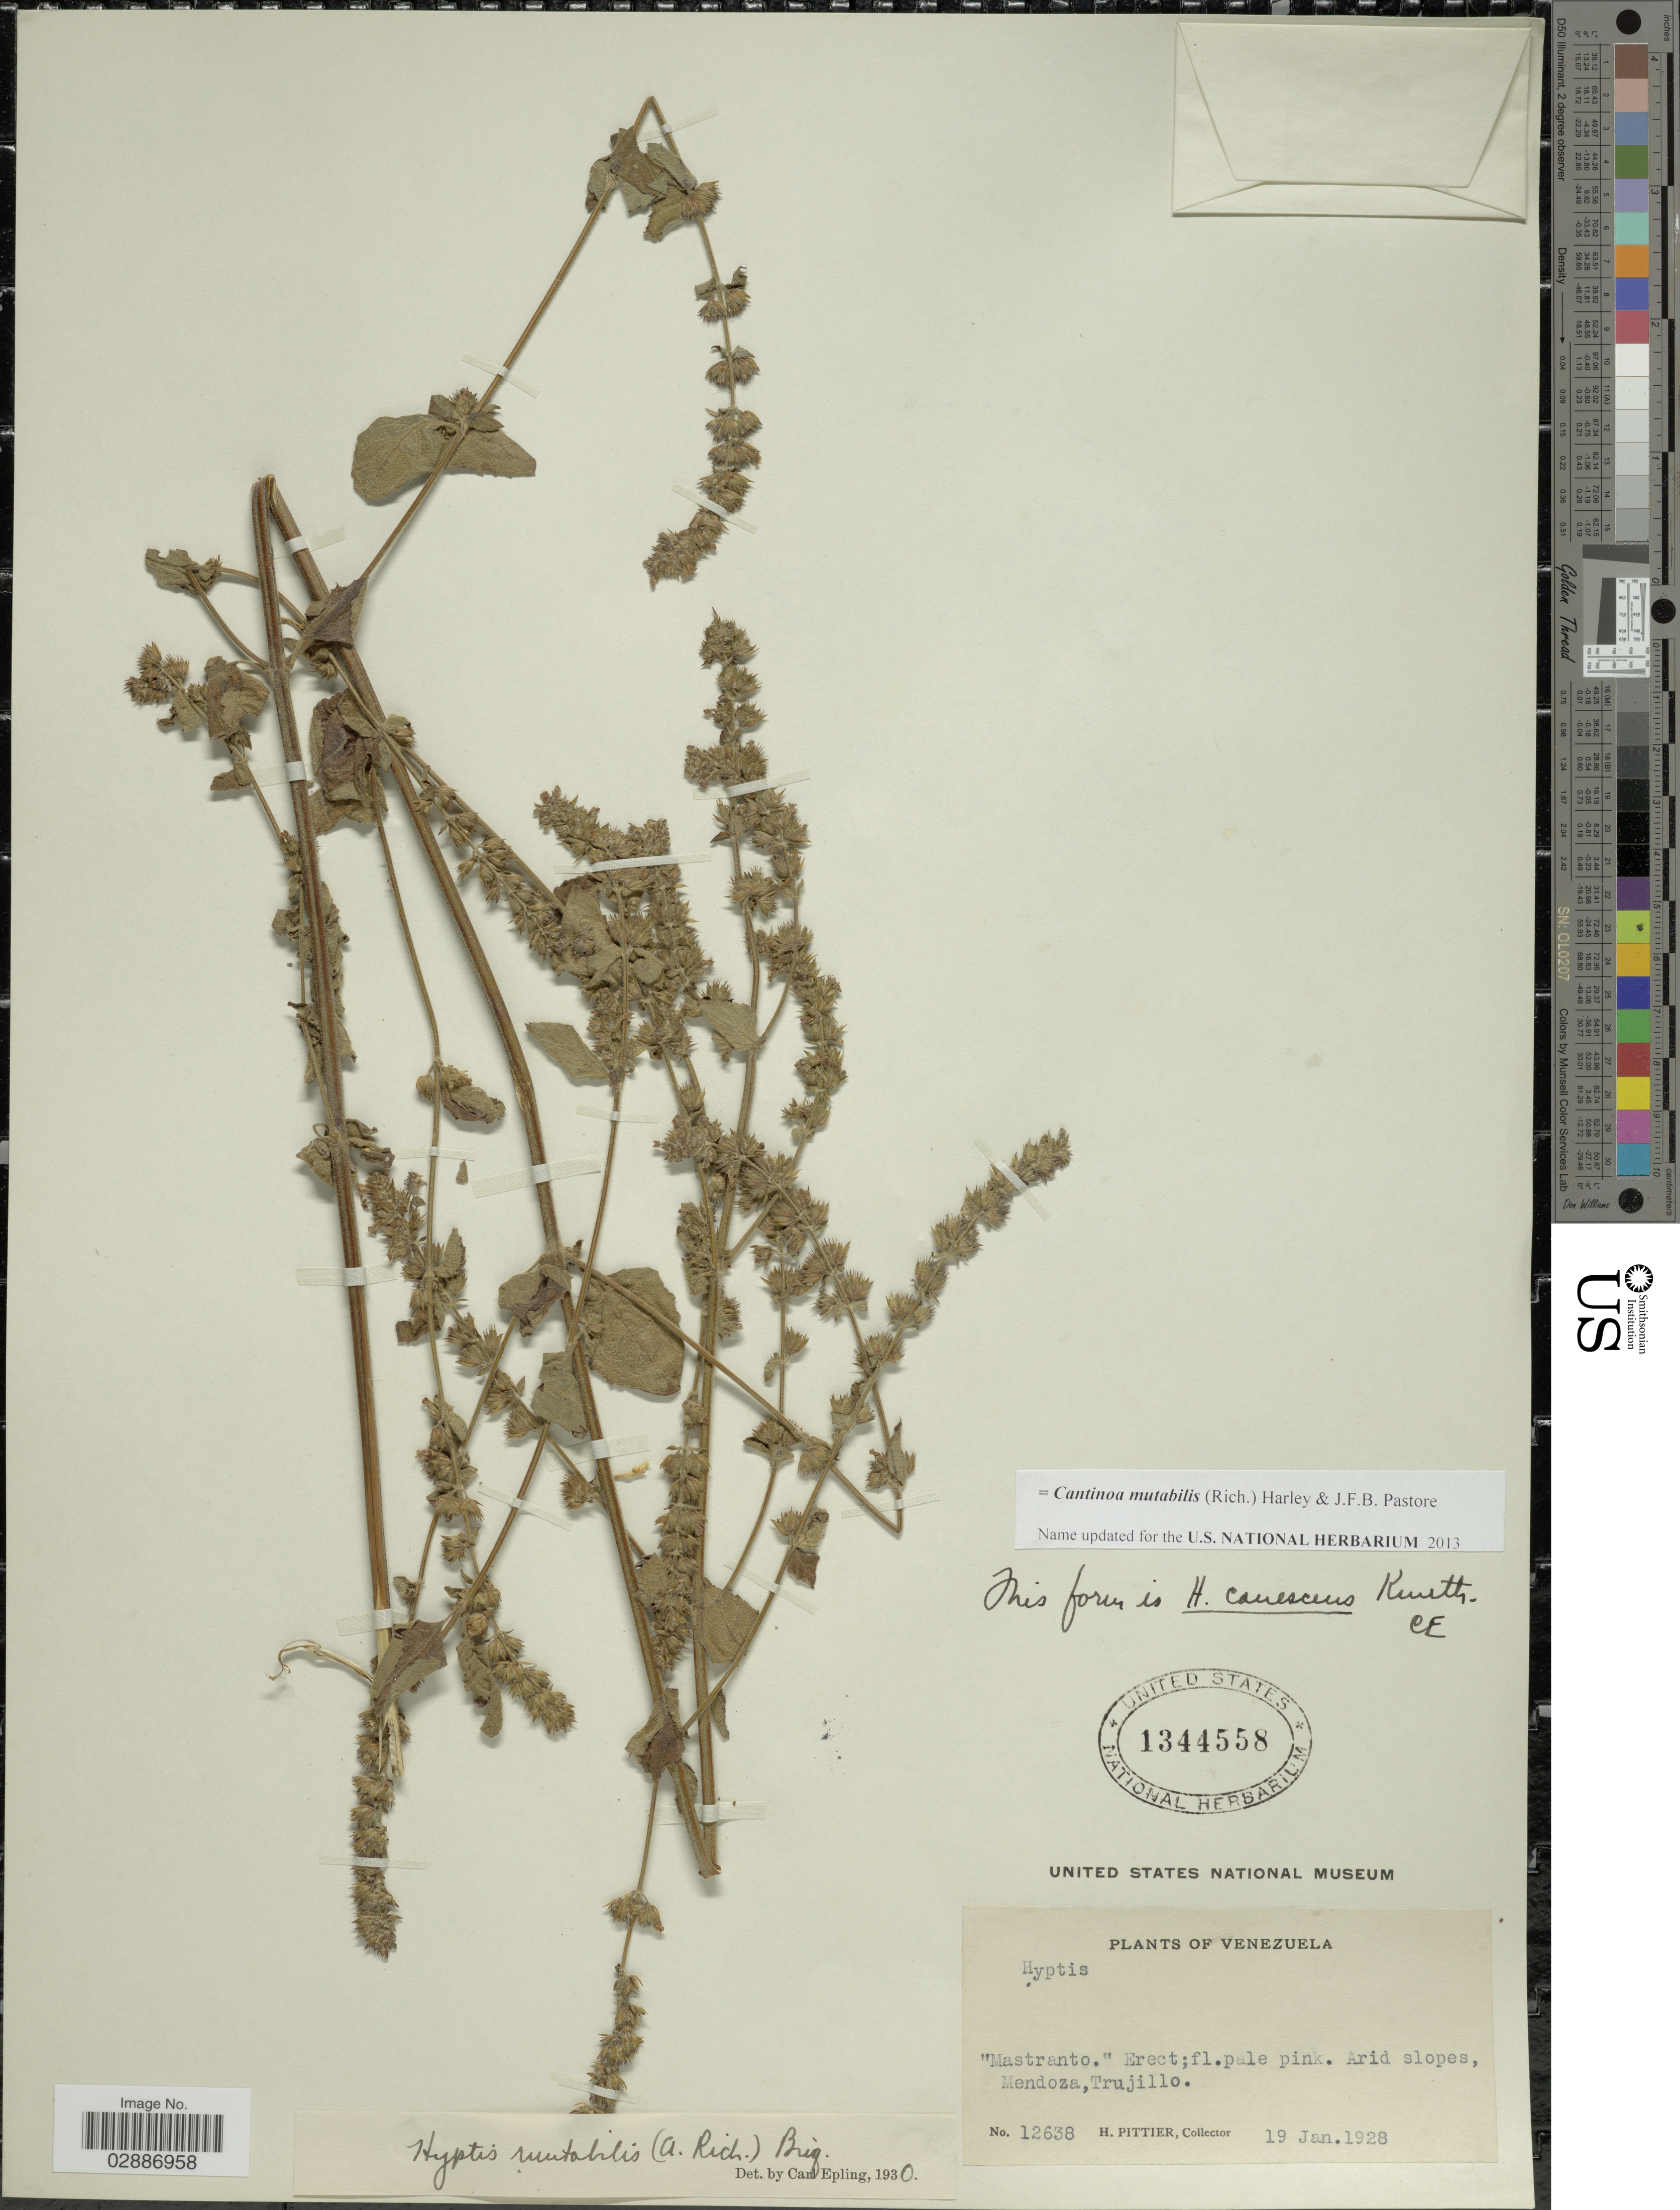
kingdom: Plantae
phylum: Tracheophyta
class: Magnoliopsida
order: Lamiales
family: Lamiaceae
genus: Cantinoa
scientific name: Cantinoa mutabilis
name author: (Epling) Harley & J.F.B. Pastore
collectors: H. F. Pittier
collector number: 12638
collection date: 1928-01-19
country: Venezuela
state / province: Trujillo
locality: Arid slopes, Mendoza.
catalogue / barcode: US 1344558